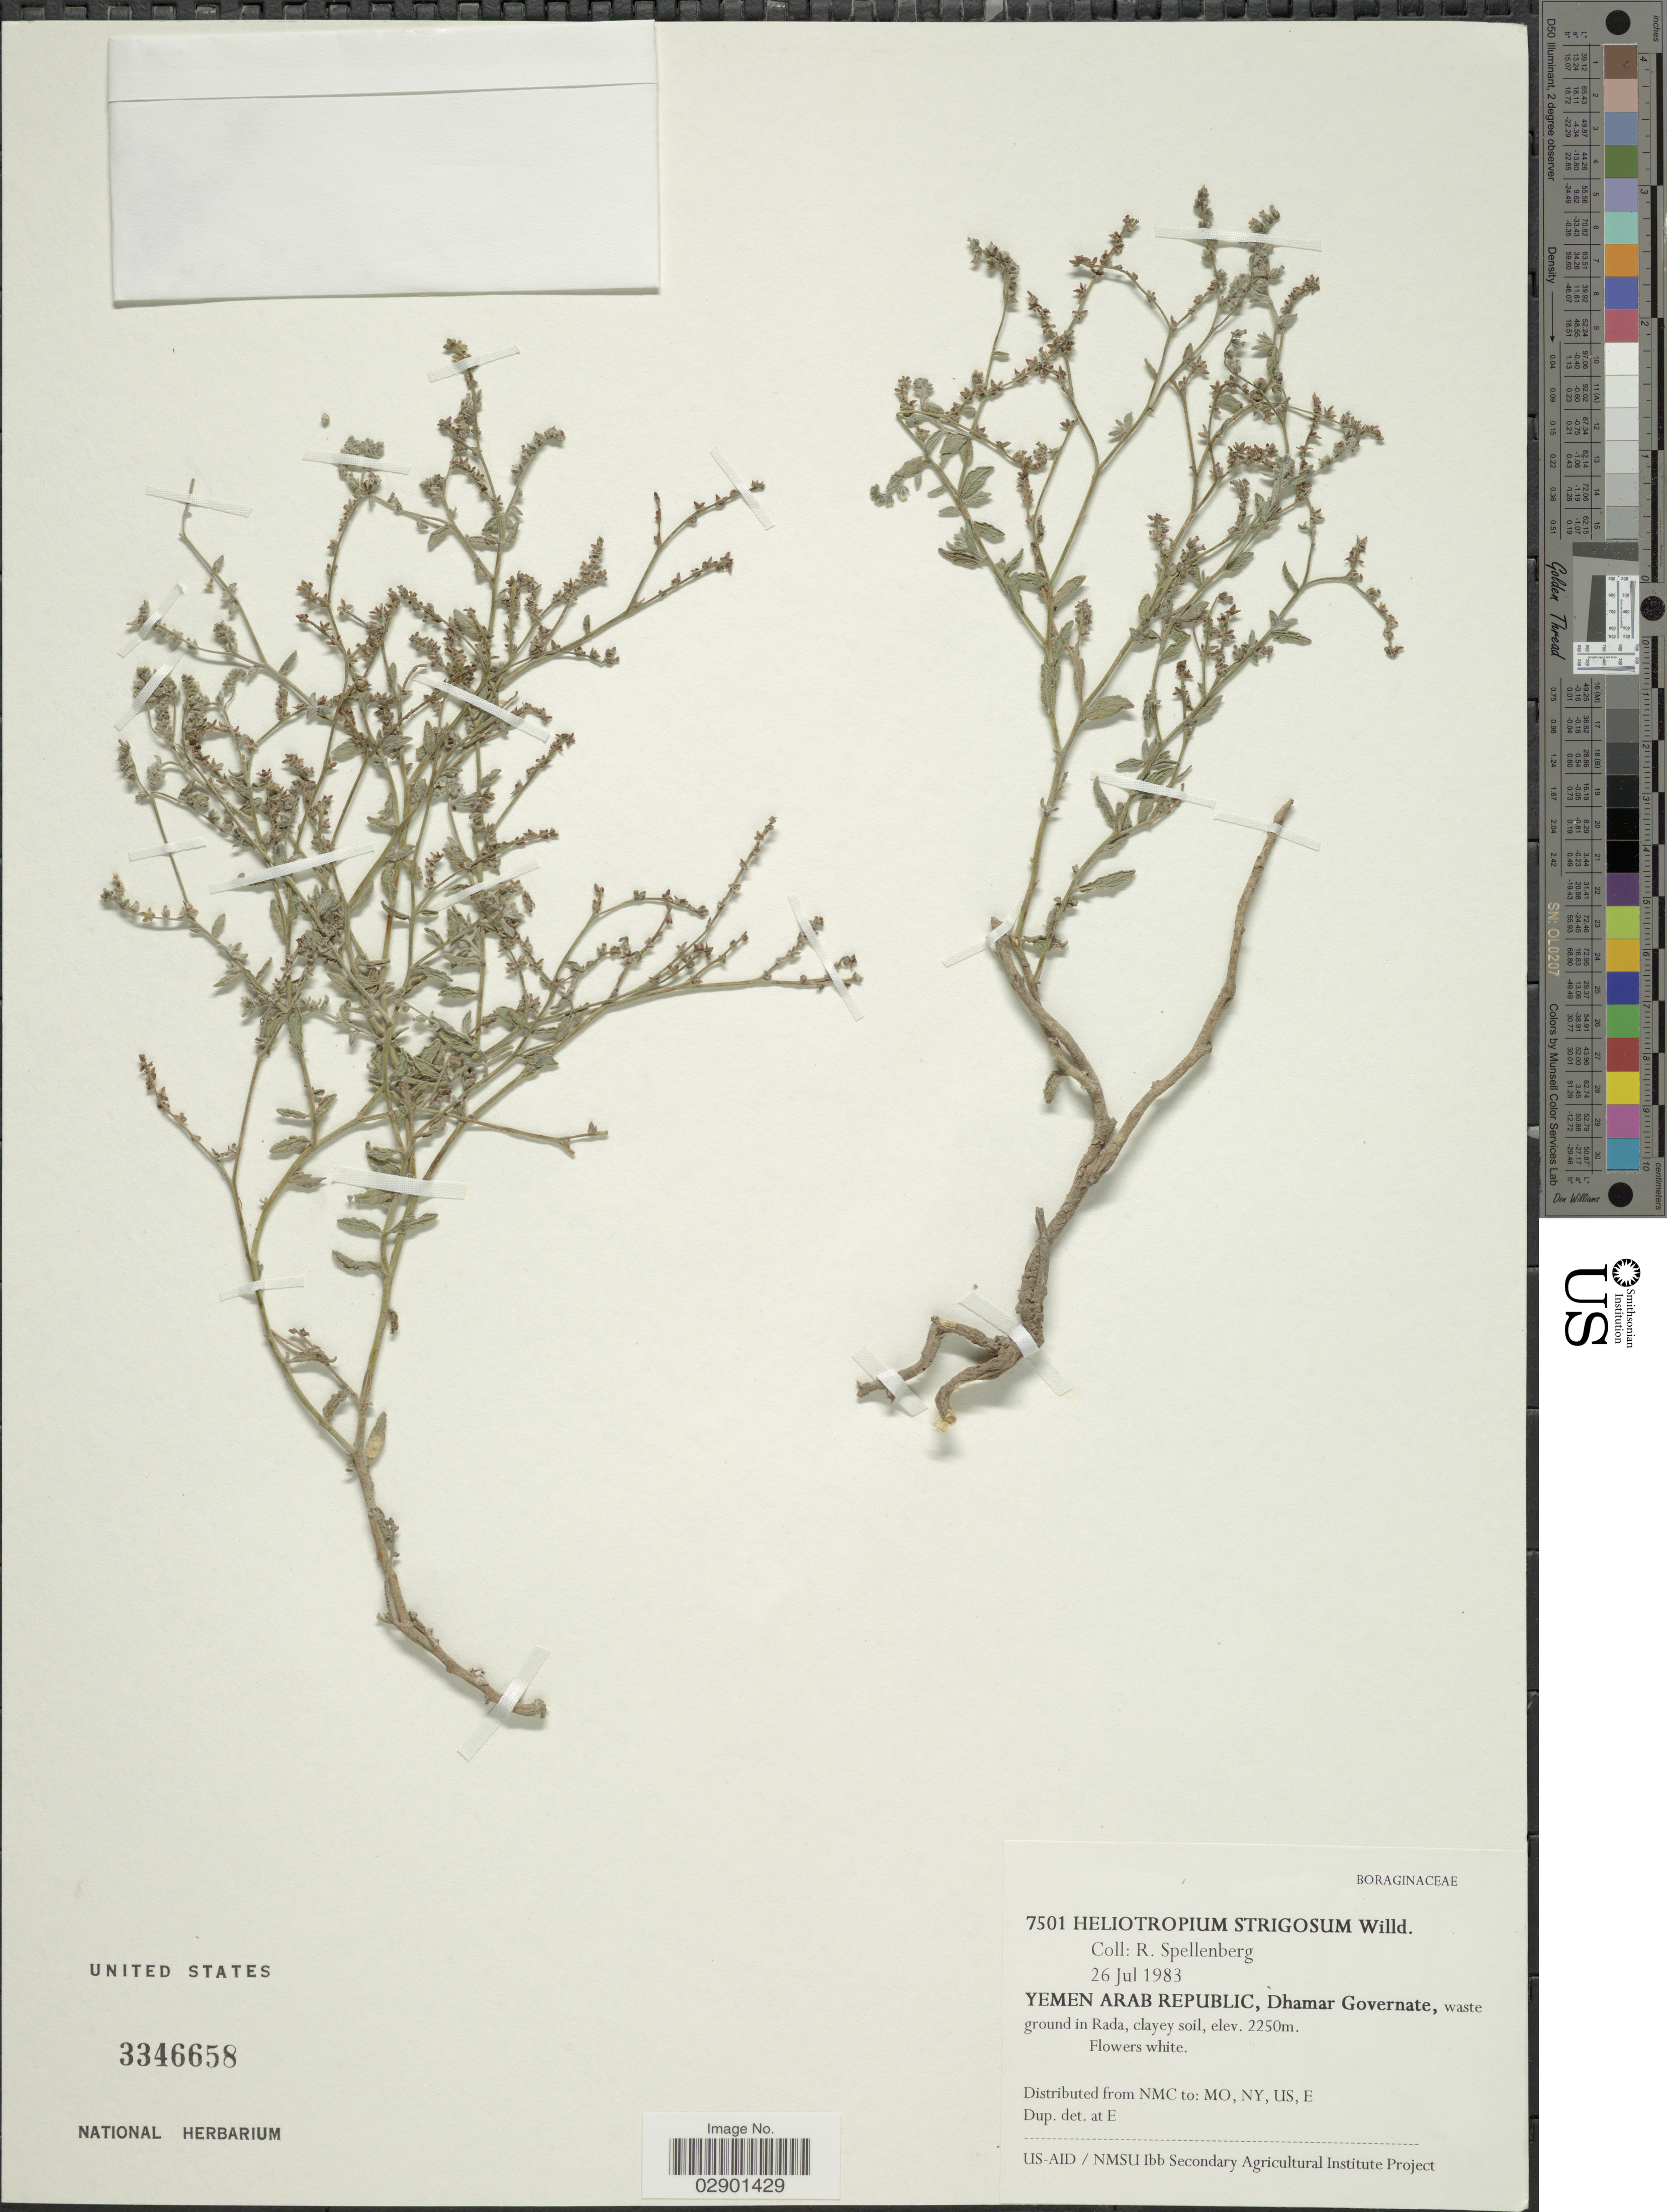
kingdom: Plantae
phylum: Tracheophyta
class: Magnoliopsida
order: Boraginales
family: Heliotropiaceae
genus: Heliotropium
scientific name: Heliotropium strigosum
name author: Willd.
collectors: R. Spellenberg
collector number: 7501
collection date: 1983-07-26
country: Yemen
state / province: Dhamar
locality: Yemen Arab Republic, Dhamar Governate, waste ground in Rada, clayey soil.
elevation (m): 2250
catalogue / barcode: US 3346658